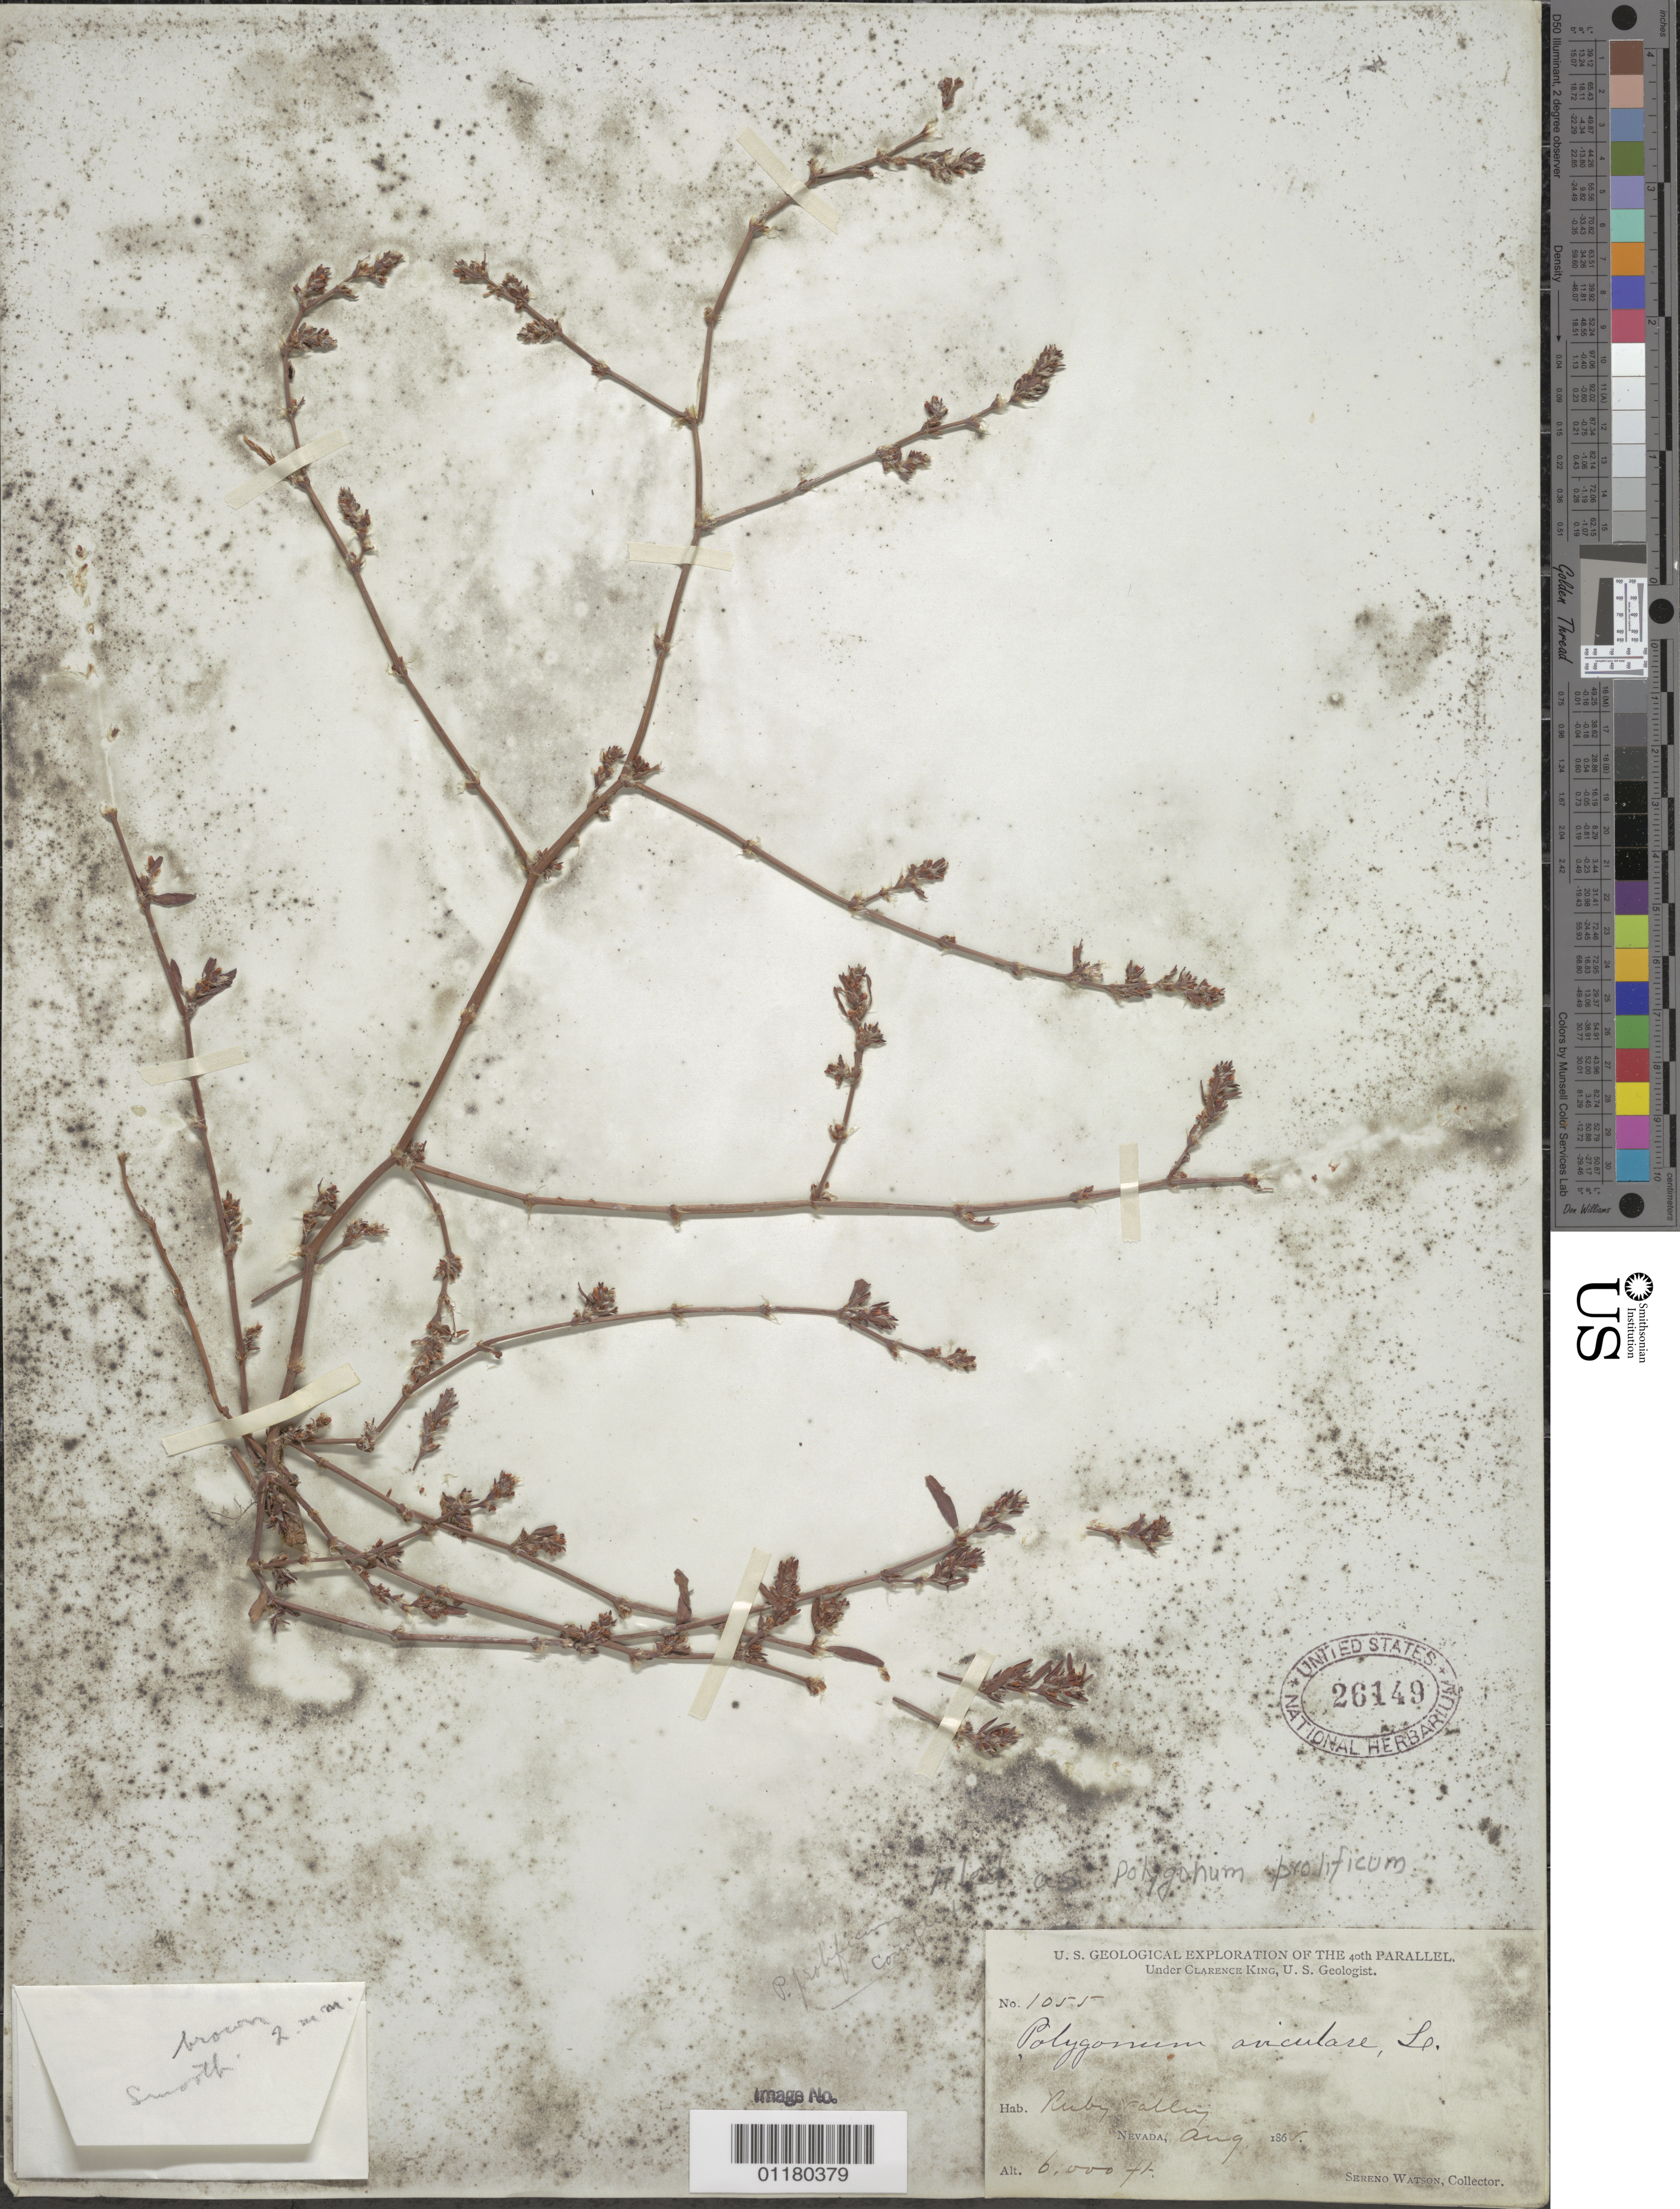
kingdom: Plantae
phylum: Tracheophyta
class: Magnoliopsida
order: Caryophyllales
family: Polygonaceae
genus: Polygonum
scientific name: Polygonum prolificum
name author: (Small) B.L. Rob.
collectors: S. Watson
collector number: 1055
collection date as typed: Aug 1868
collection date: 1868-08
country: United States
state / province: Nevada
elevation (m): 1829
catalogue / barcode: US 26149